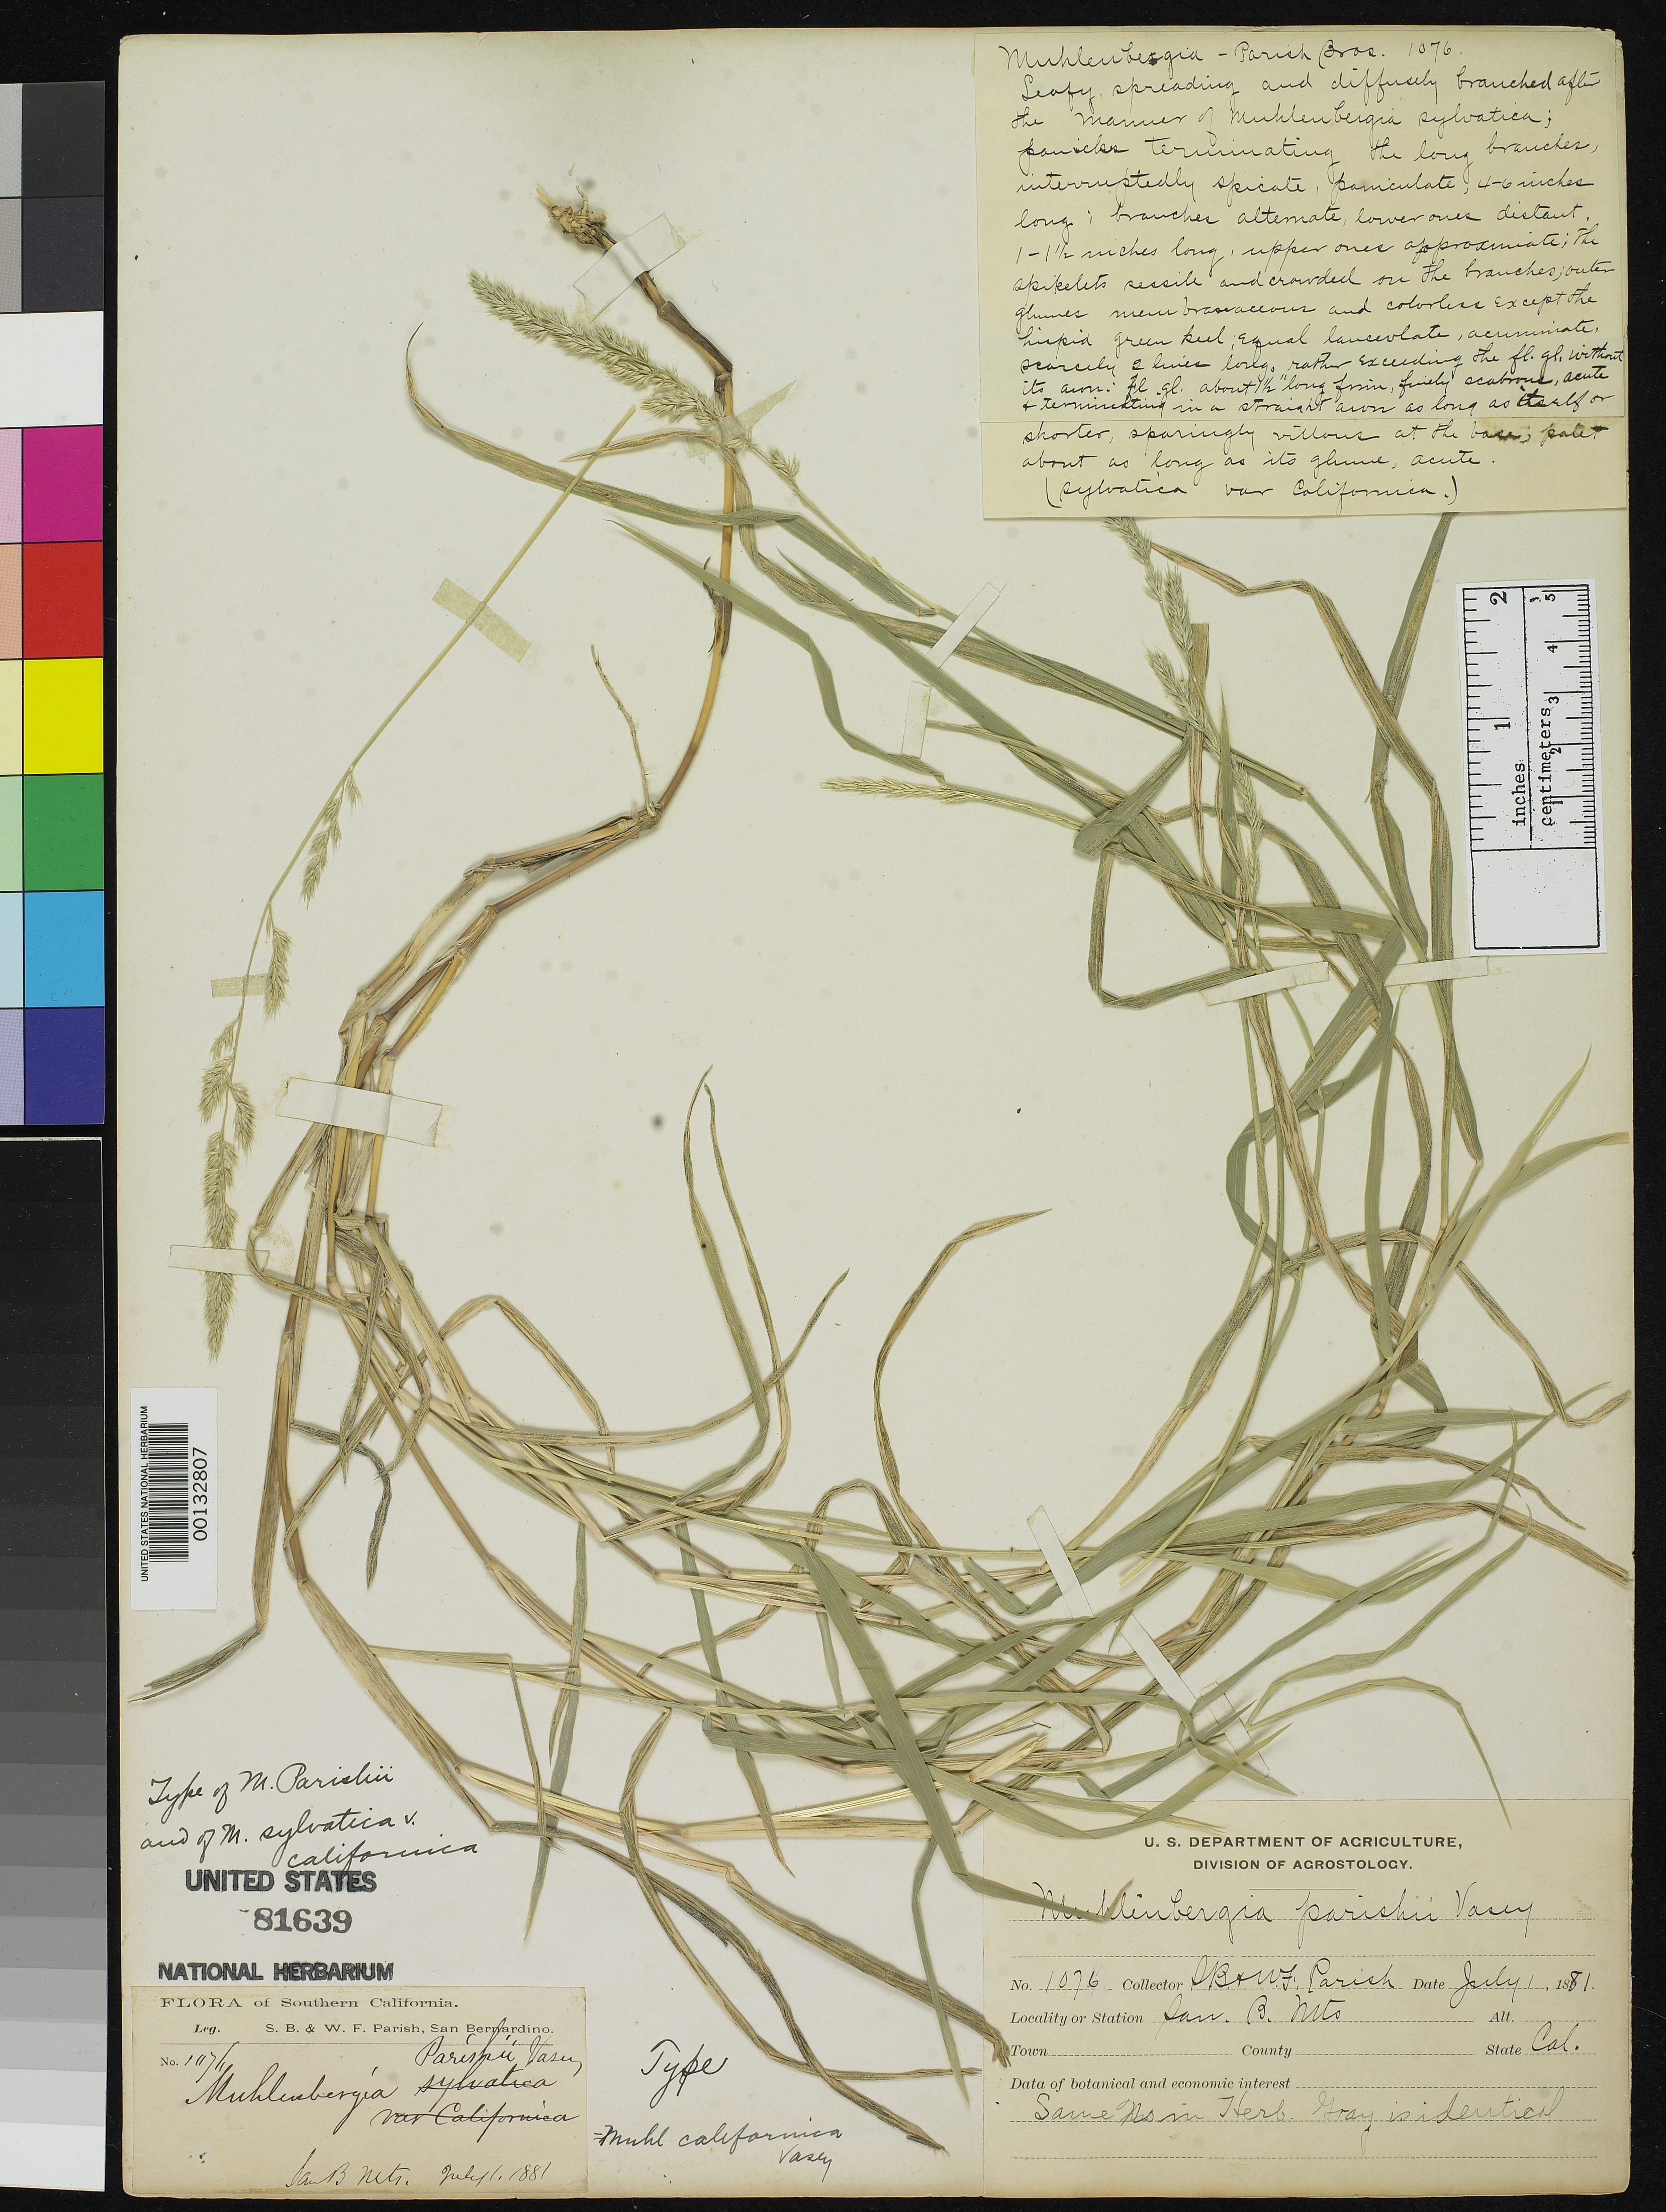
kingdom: Plantae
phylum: Tracheophyta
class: Liliopsida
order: Poales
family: Poaceae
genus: Muhlenbergia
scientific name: Muhlenbergia sylvatica var. californica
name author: Vasey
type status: Holotype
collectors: S. B. Parish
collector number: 1076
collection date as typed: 01 Jul 1881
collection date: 1881-07-01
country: United States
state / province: California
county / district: San Bernardino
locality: San Bernadino Mts.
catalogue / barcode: US 81639